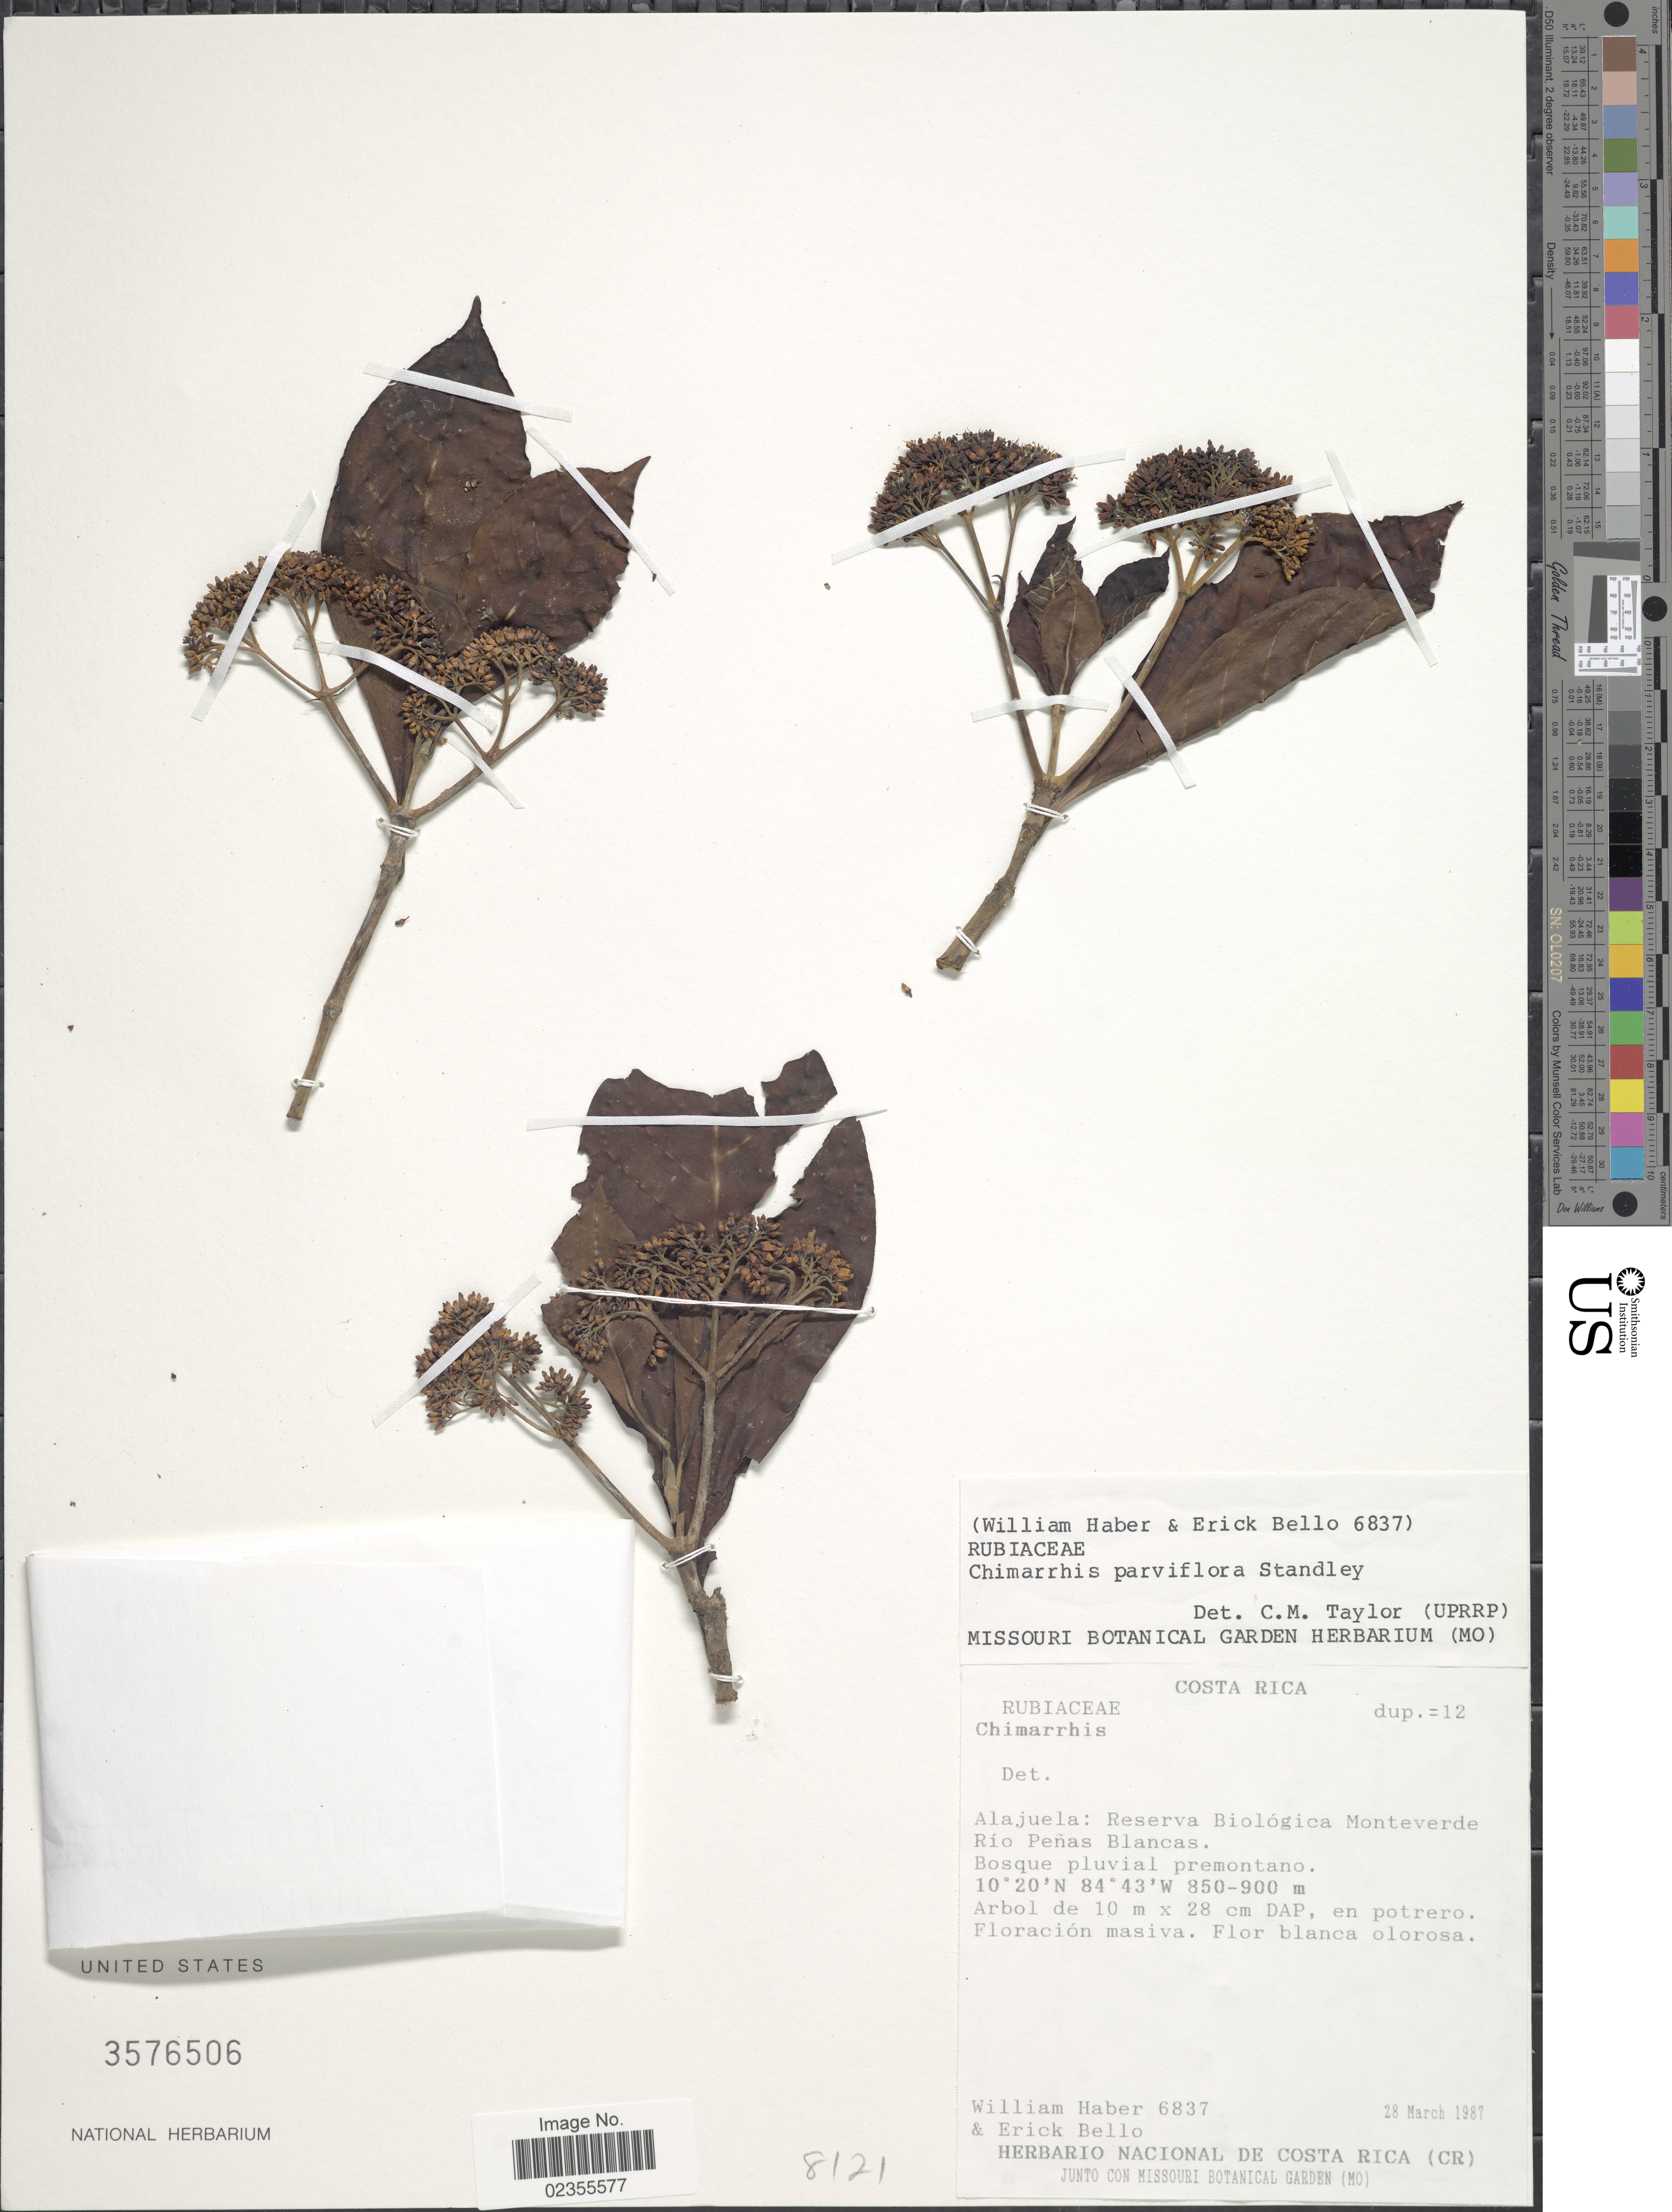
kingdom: Plantae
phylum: Tracheophyta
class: Magnoliopsida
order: Gentianales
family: Rubiaceae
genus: Chimarrhis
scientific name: Chimarrhis parviflora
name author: Standl.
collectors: W. Haber & E. Bello C.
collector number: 6837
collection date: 1987-03-28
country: Costa Rica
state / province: Alajuela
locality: Reserva Biologica Monteverde Rio Penas Blancas.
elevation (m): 850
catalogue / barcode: US 3576506